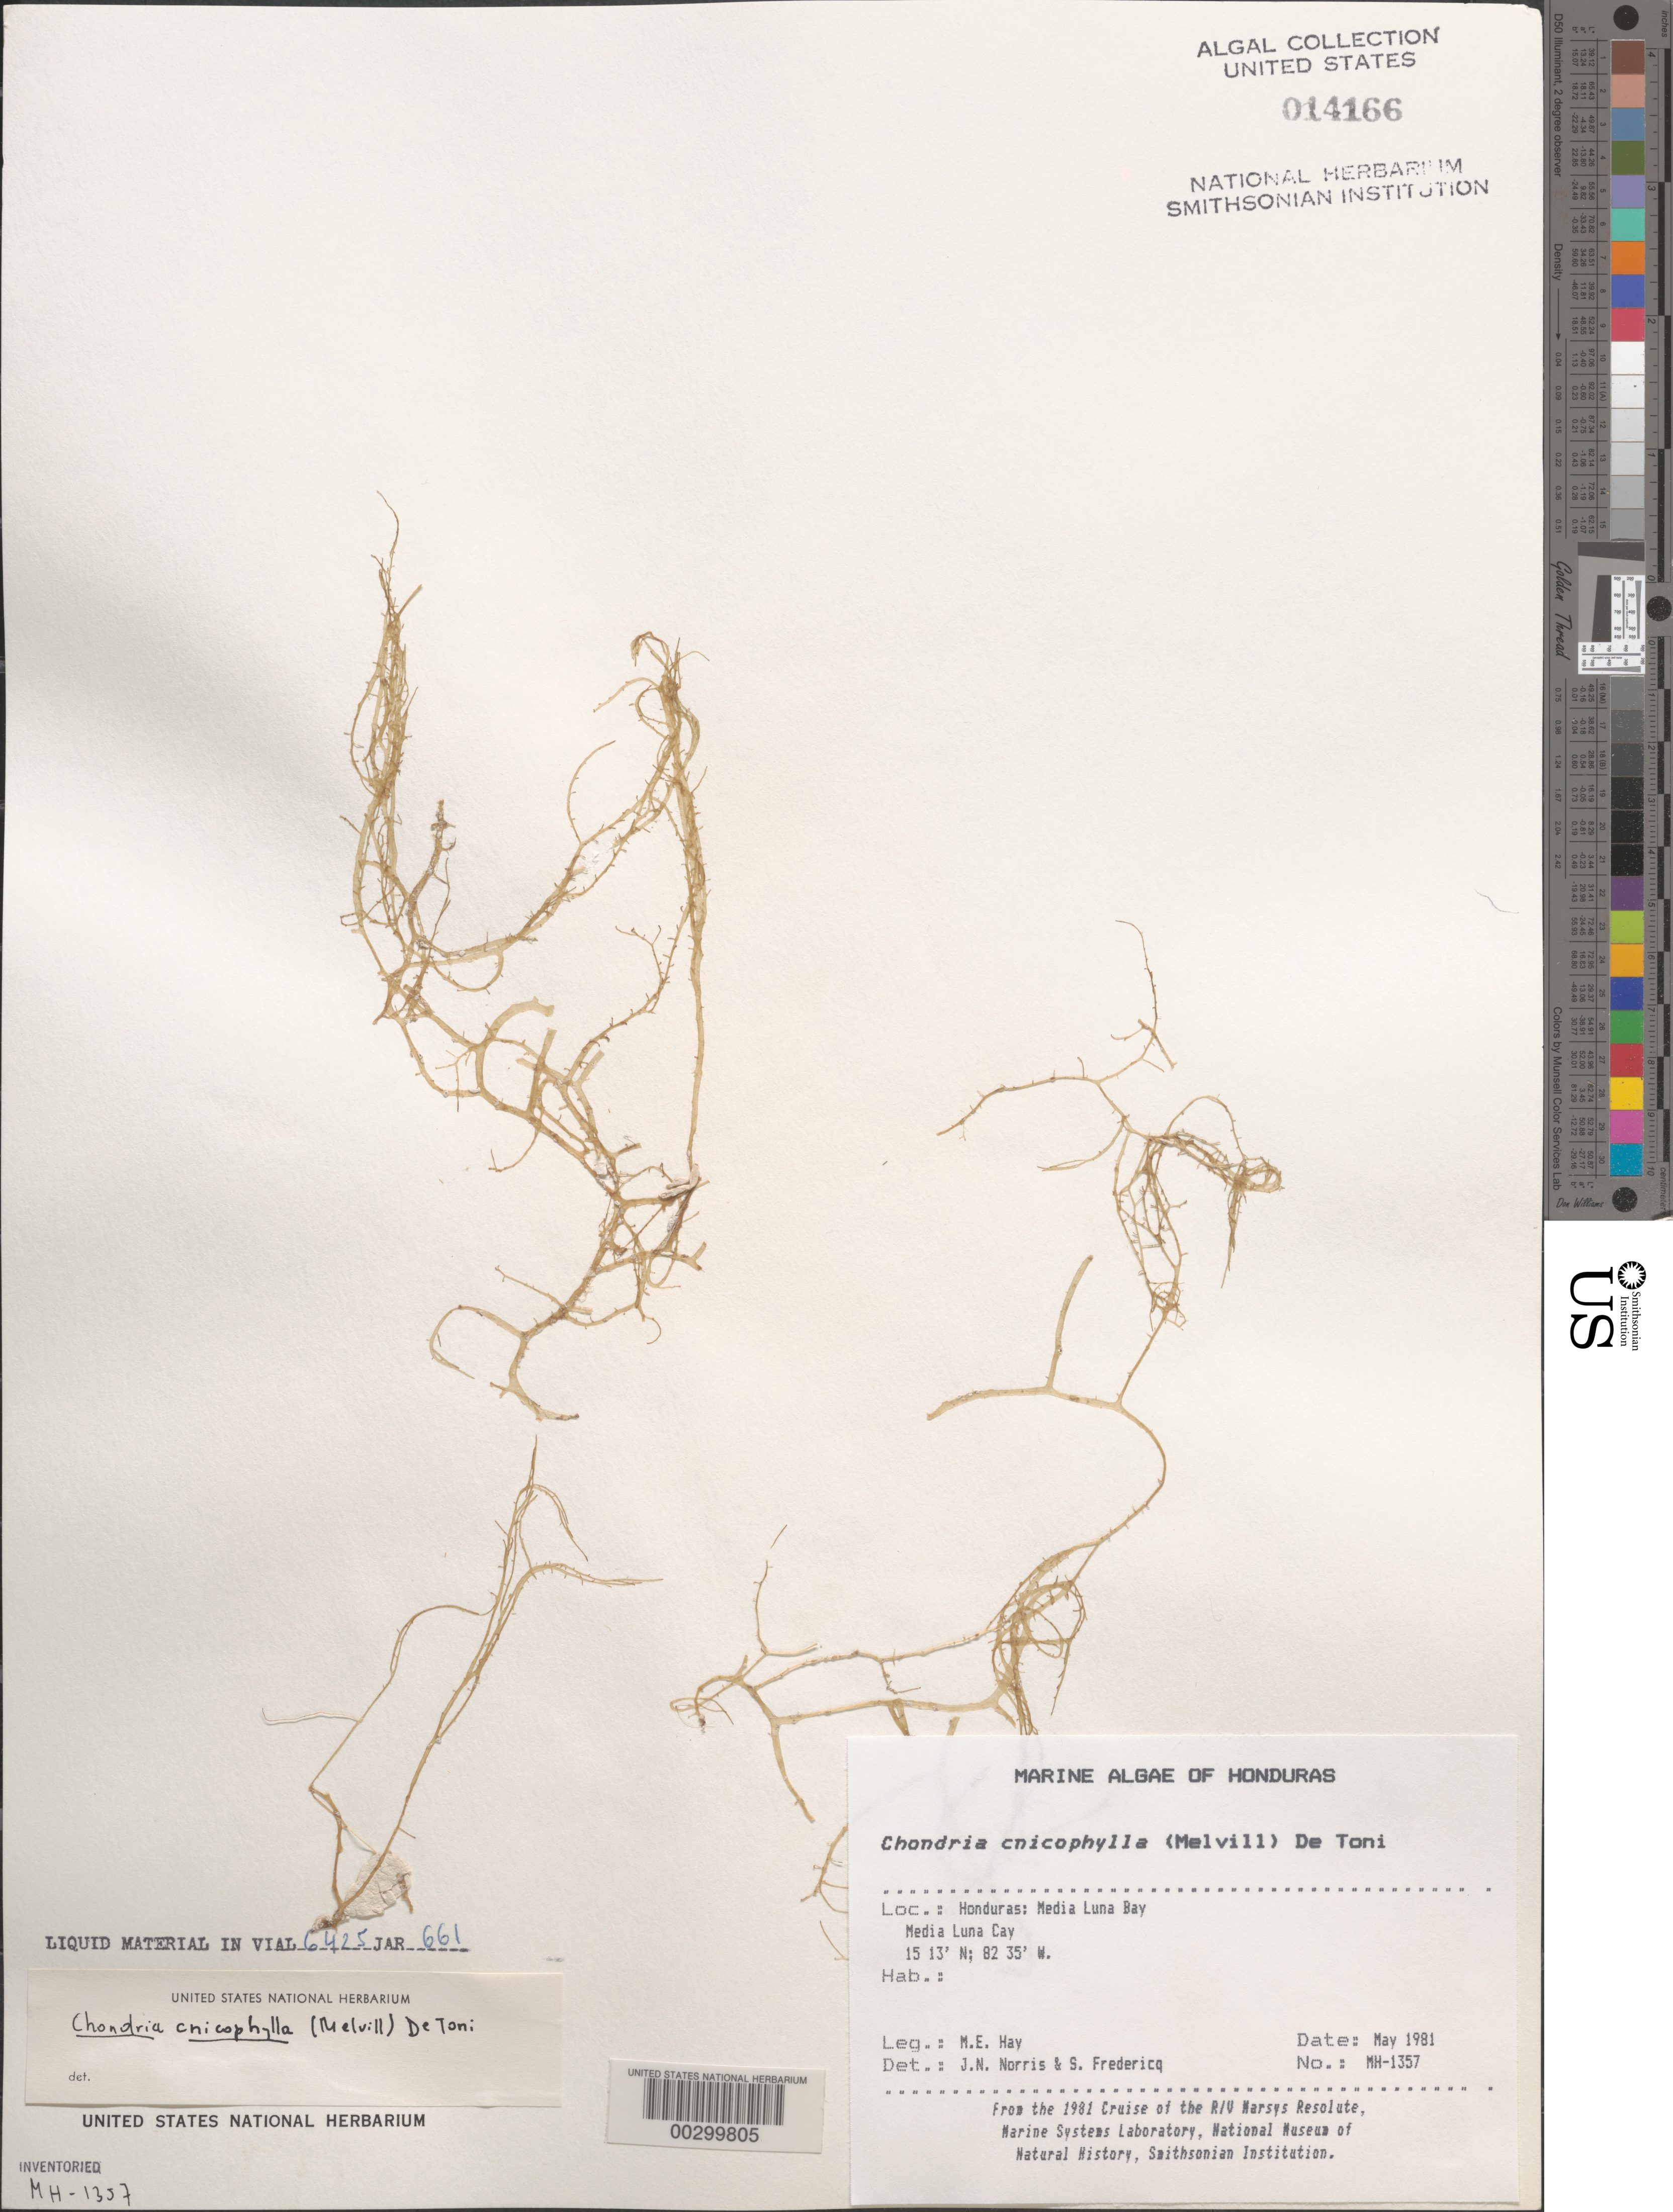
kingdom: Plantae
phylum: Rhodophyta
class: Florideophyceae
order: Ceramiales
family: Rhodomelaceae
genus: Chondria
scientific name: Chondria cnicophylla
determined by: Norris, J. N.; Fredericq, S.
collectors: M. E. Hay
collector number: MEH-1357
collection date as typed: May 1981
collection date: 1981-05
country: Honduras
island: Media Luna Cay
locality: Media Luna Bay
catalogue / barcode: US 14166